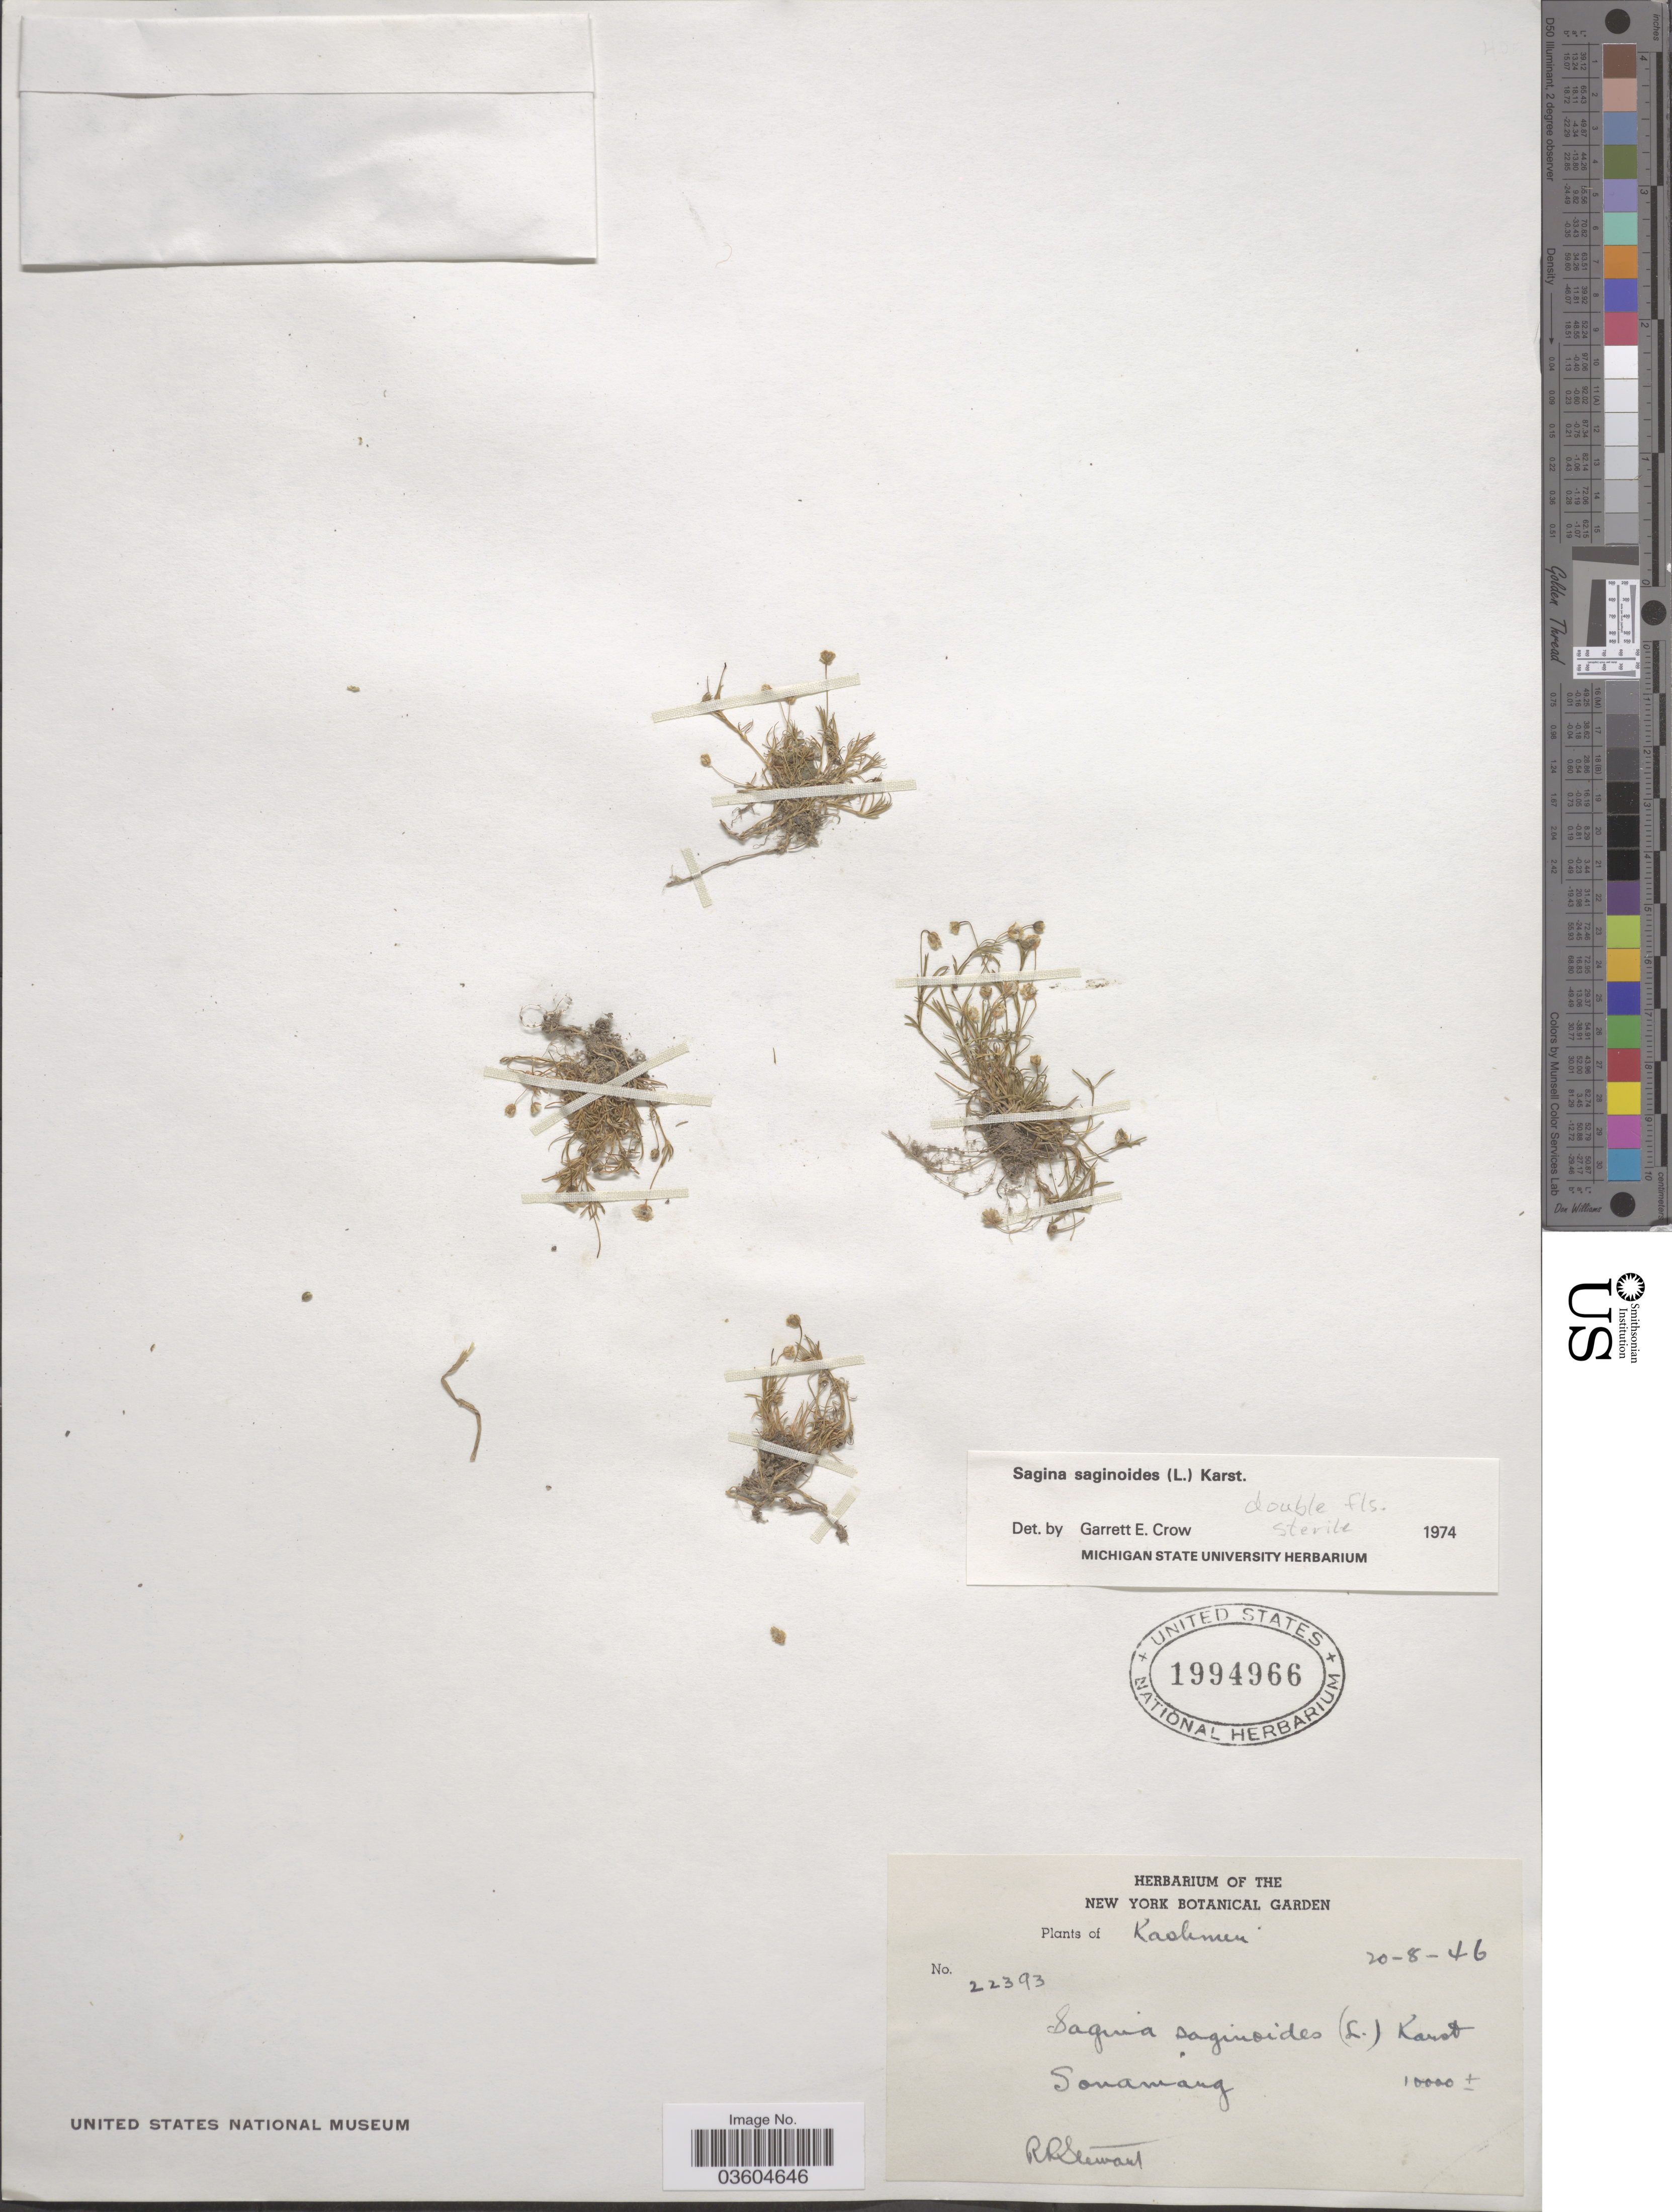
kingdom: Plantae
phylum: Tracheophyta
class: Magnoliopsida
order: Caryophyllales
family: Caryophyllaceae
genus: Sagina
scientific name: Sagina saginoides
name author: (L.) H. Karst.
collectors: R. Stewart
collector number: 22393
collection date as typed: Transcribed d/m/y: 20/8/46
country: India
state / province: Jammu and Kashmir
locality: Kashmir. Sonamarg.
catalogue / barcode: US 1994966